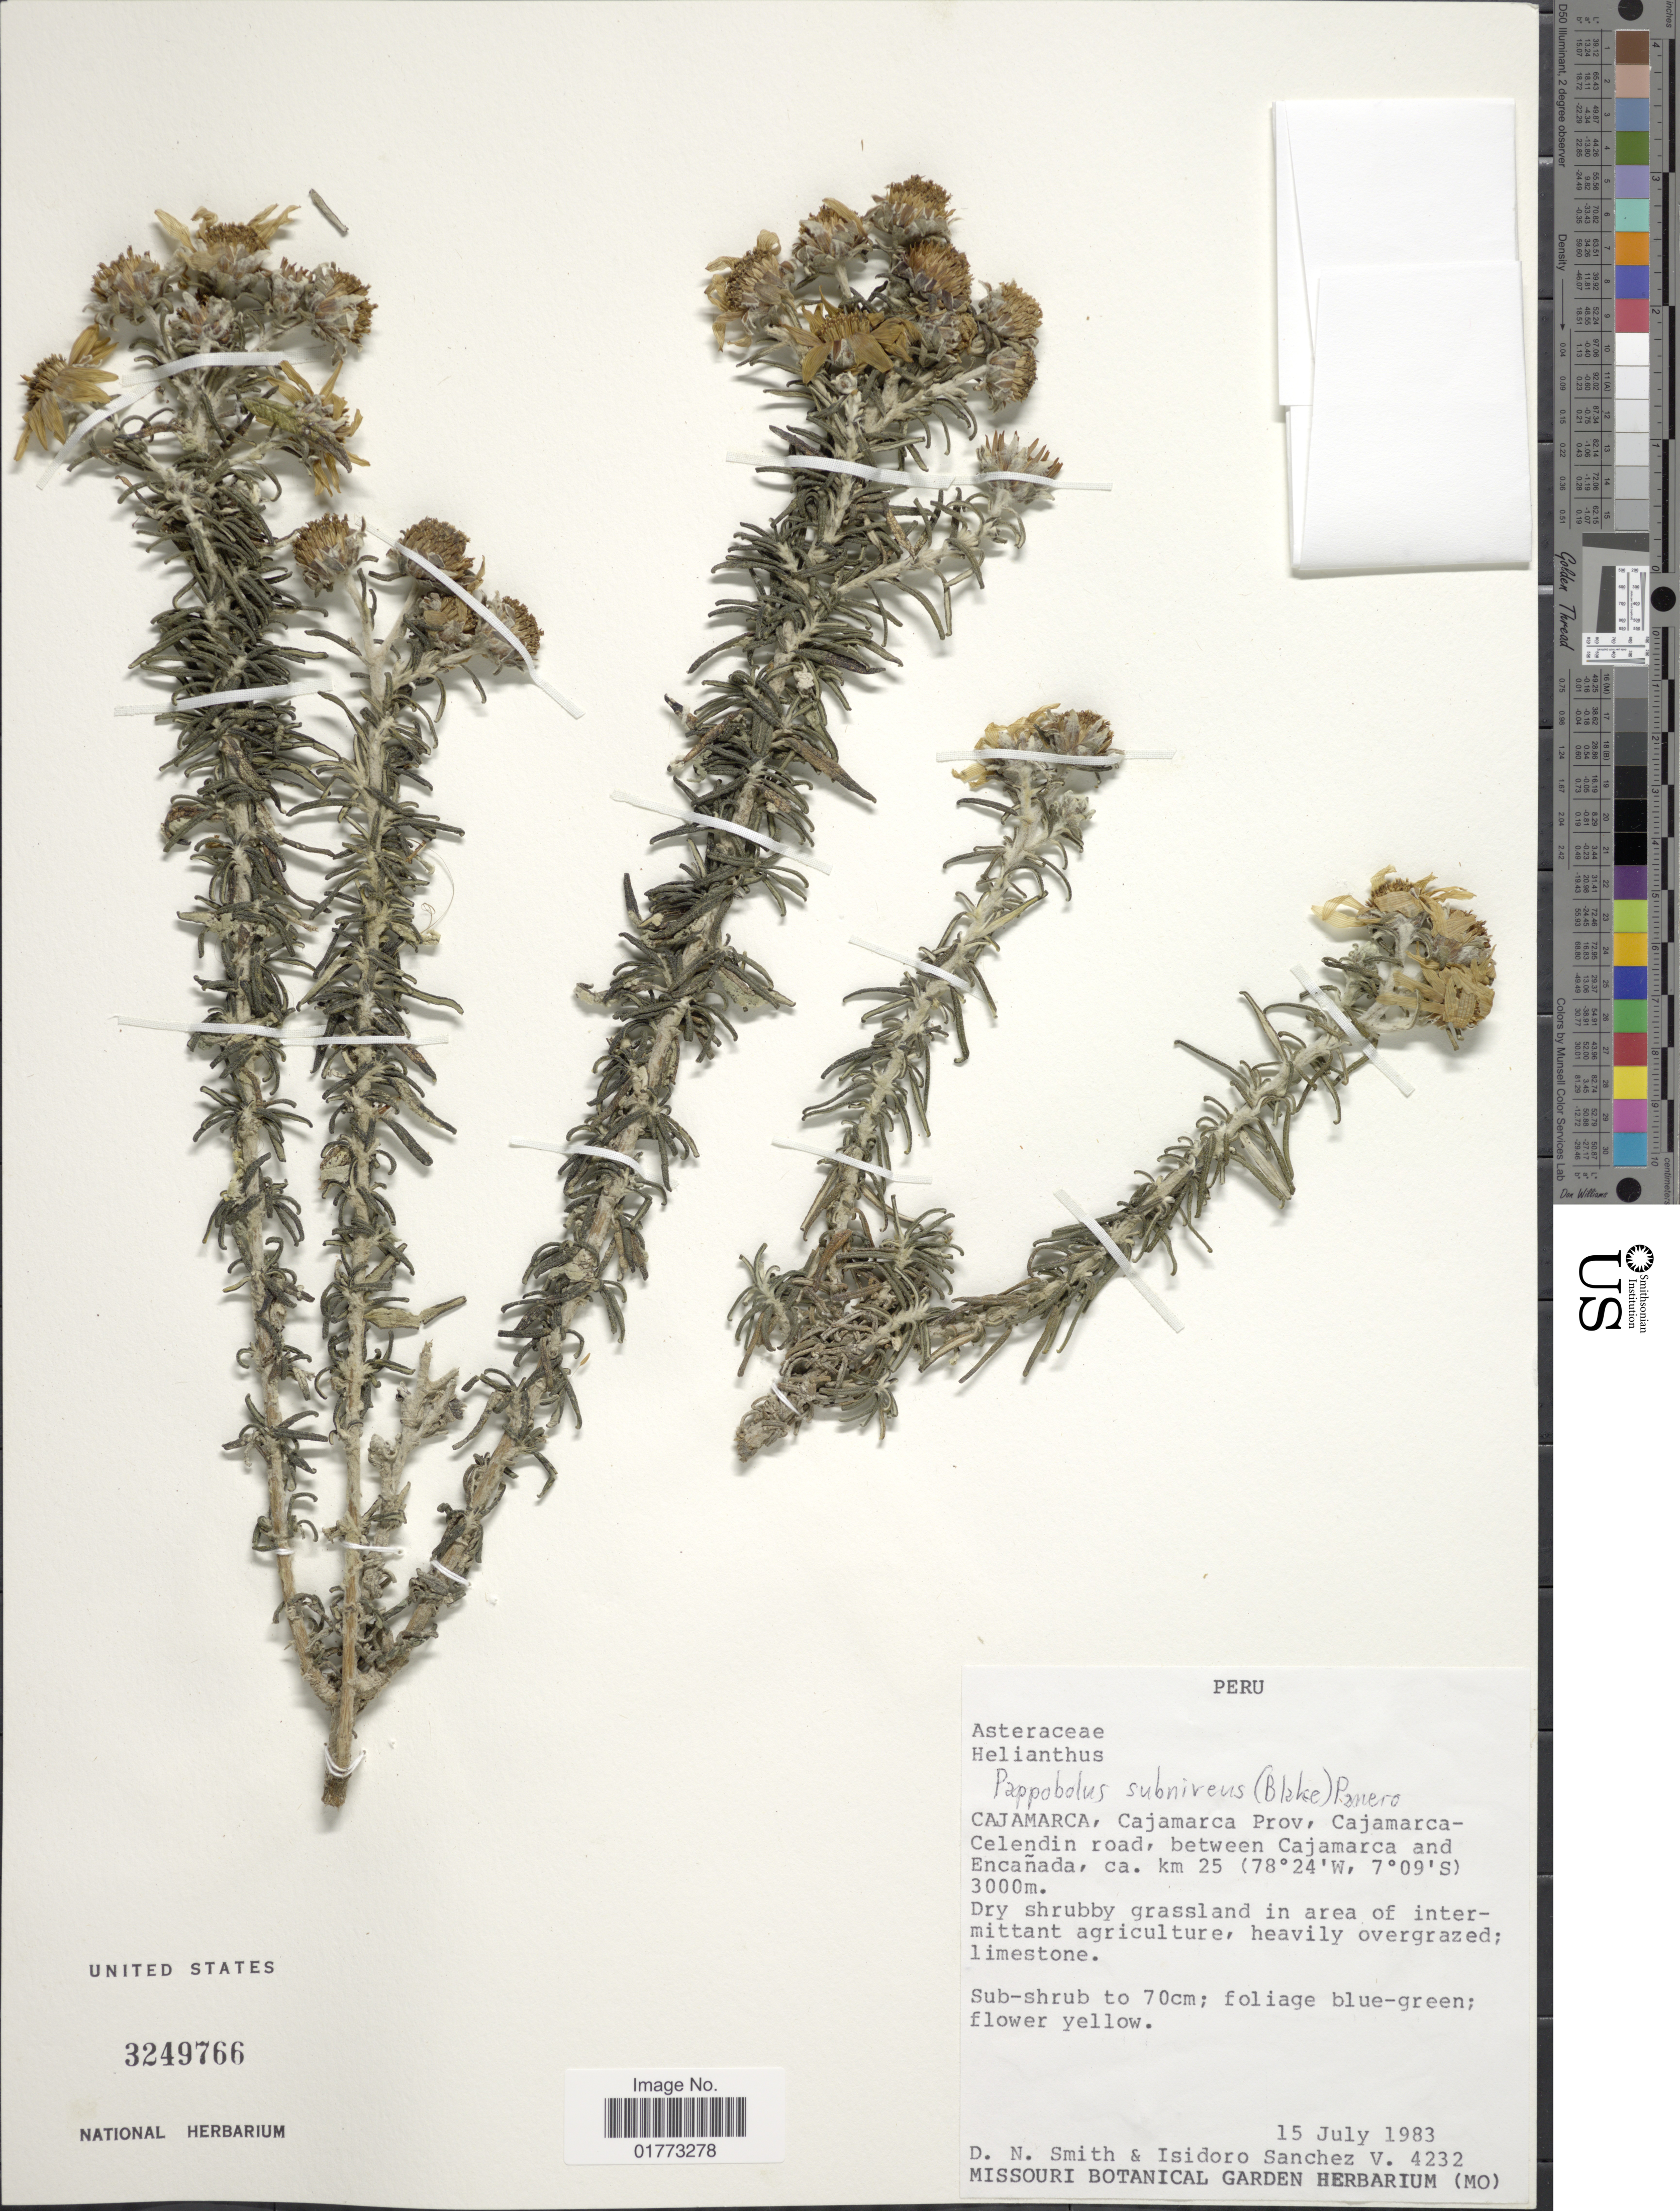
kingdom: Plantae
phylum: Tracheophyta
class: Magnoliopsida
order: Asterales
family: Asteraceae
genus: Pappobolus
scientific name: Pappobolus subniveus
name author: (S.F. Blake) Panero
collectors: D. Smith & I. Sánchez Vega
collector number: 4232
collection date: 1983-07-15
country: Peru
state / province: Cajamarca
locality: Cajamarca Prov. Cajamarca-Celendin road, between Cajamarca and Encañada, ca. km 25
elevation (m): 3000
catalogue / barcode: US 3249766